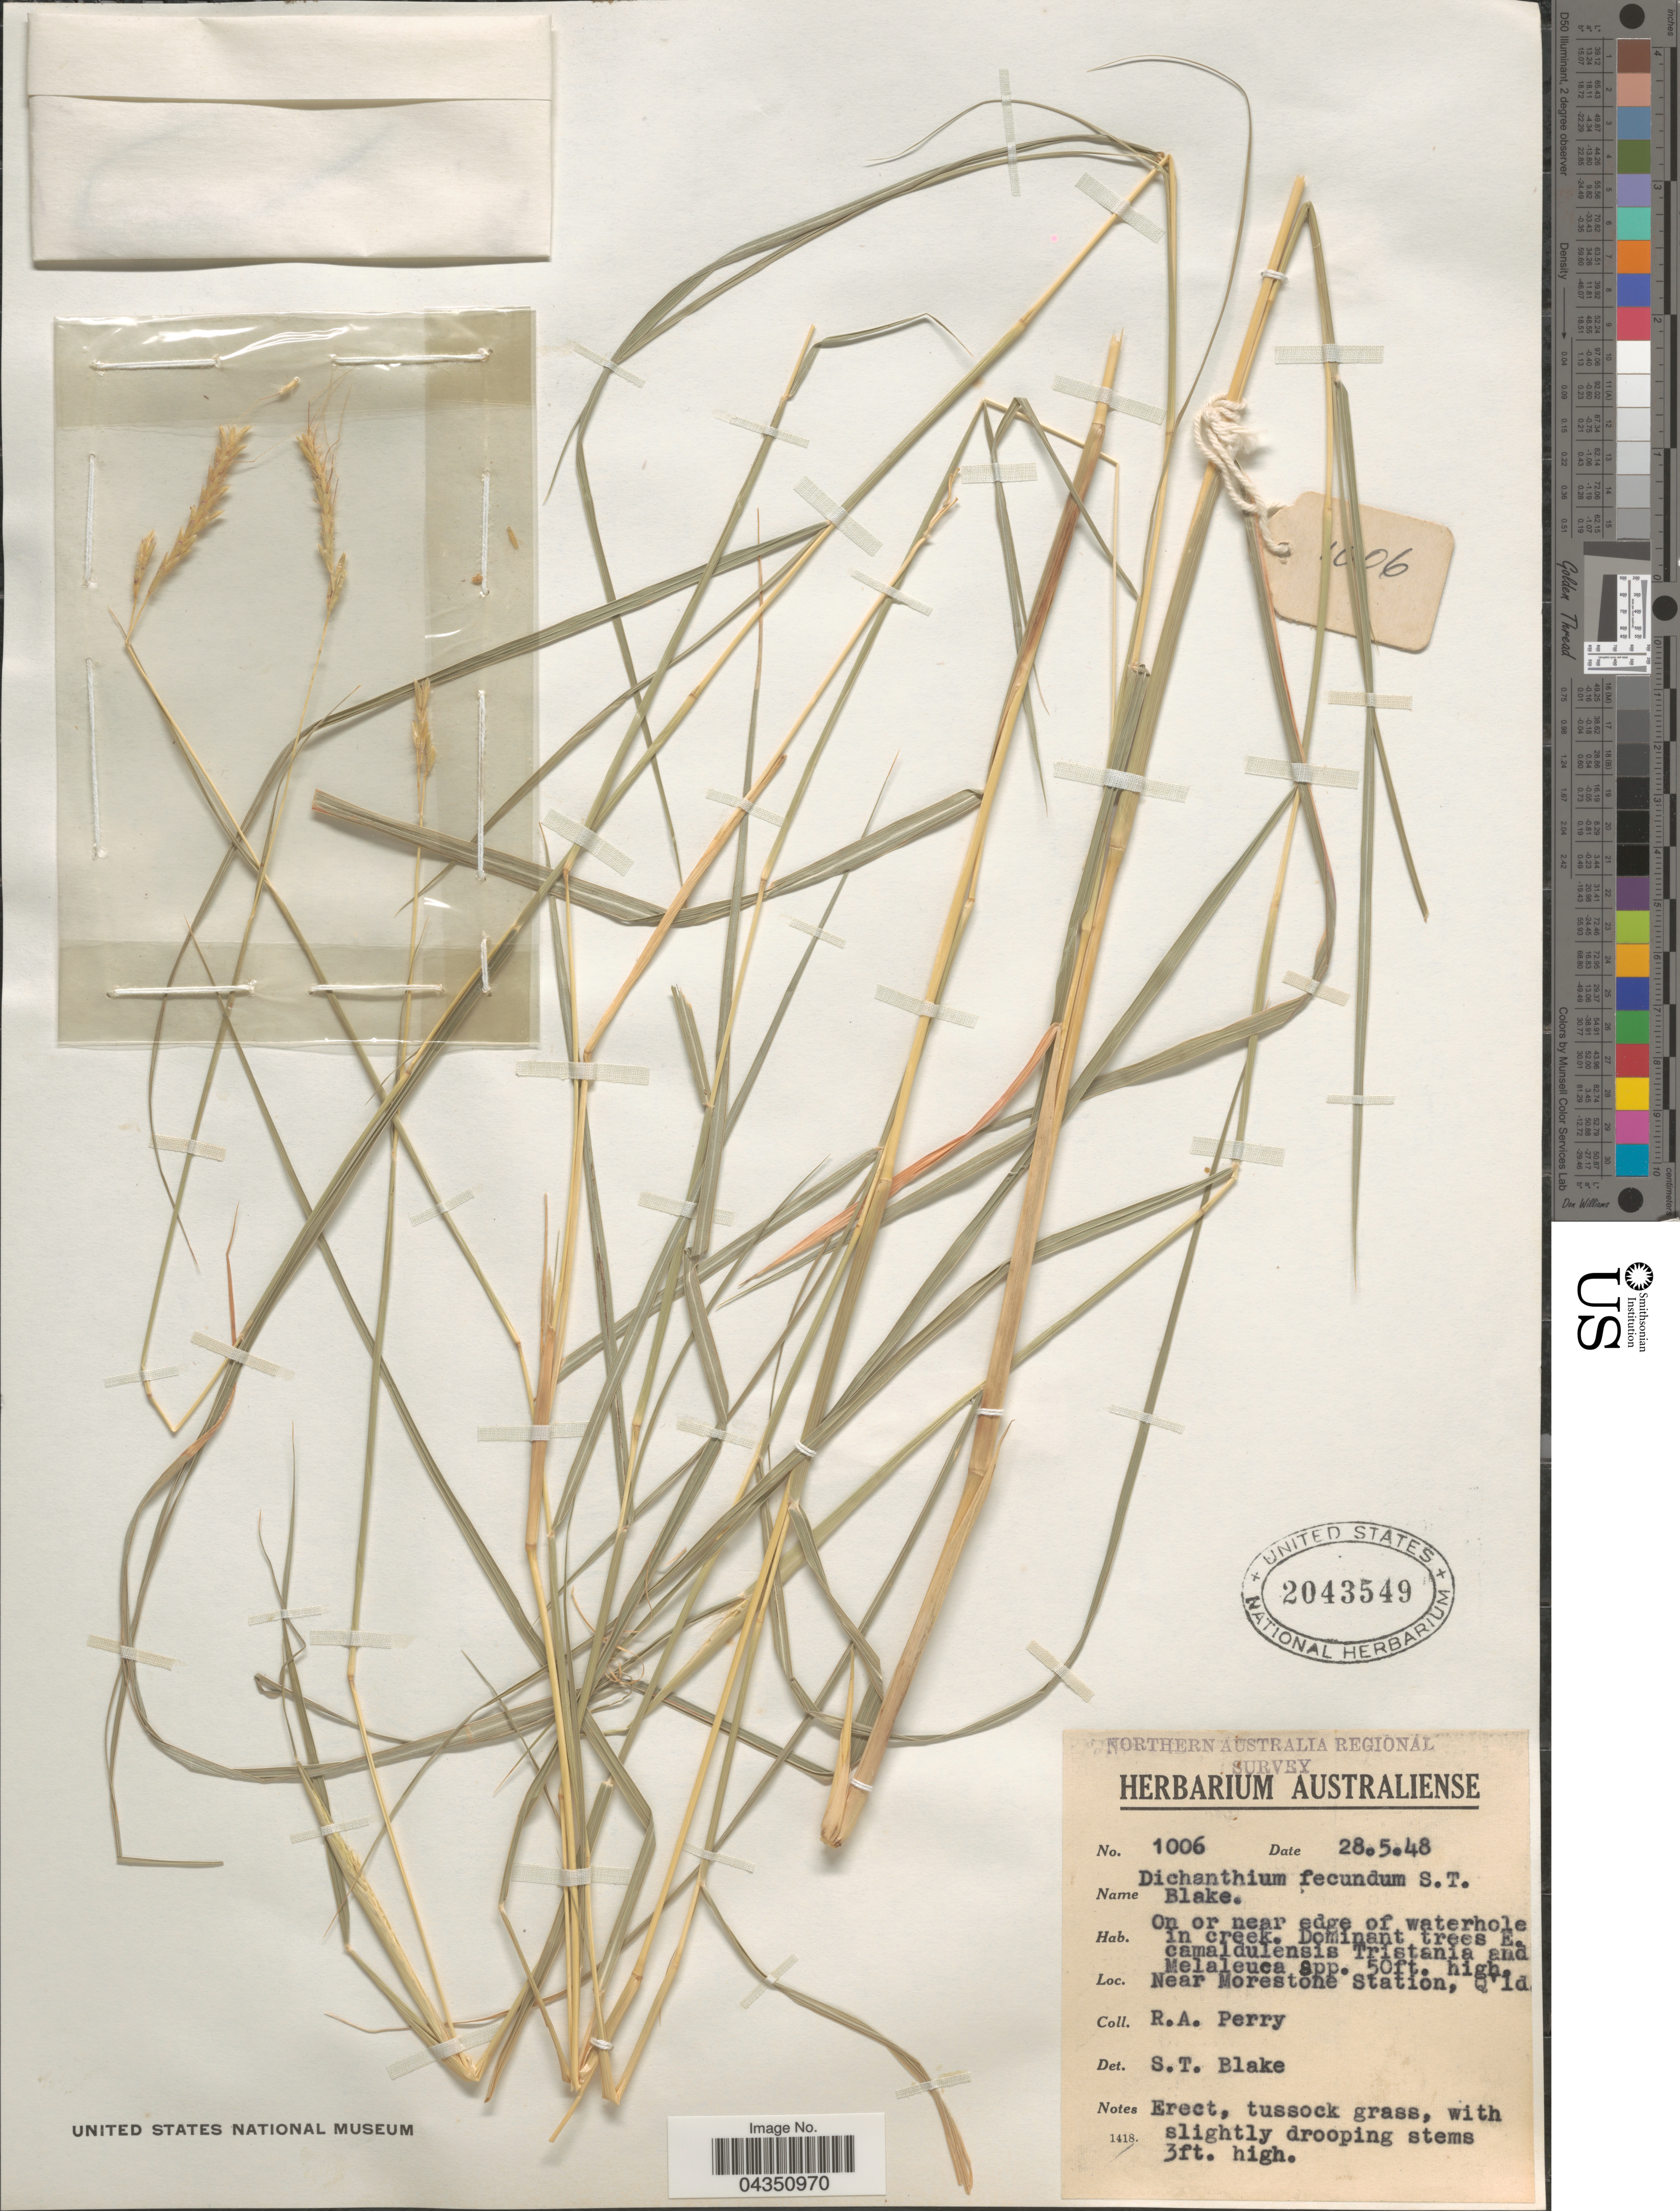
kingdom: Plantae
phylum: Tracheophyta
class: Liliopsida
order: Poales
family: Poaceae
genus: Dichanthium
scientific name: Dichanthium fecundum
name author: S.T. Blake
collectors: Perry, R. A.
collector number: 1006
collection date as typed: Transcribed d/m/y: 28/5/48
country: Australia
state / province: Queensland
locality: Northern Australia Regional Survey. On or near edge of waterhole in creek. Near Morestone Station.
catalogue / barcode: US 2043549